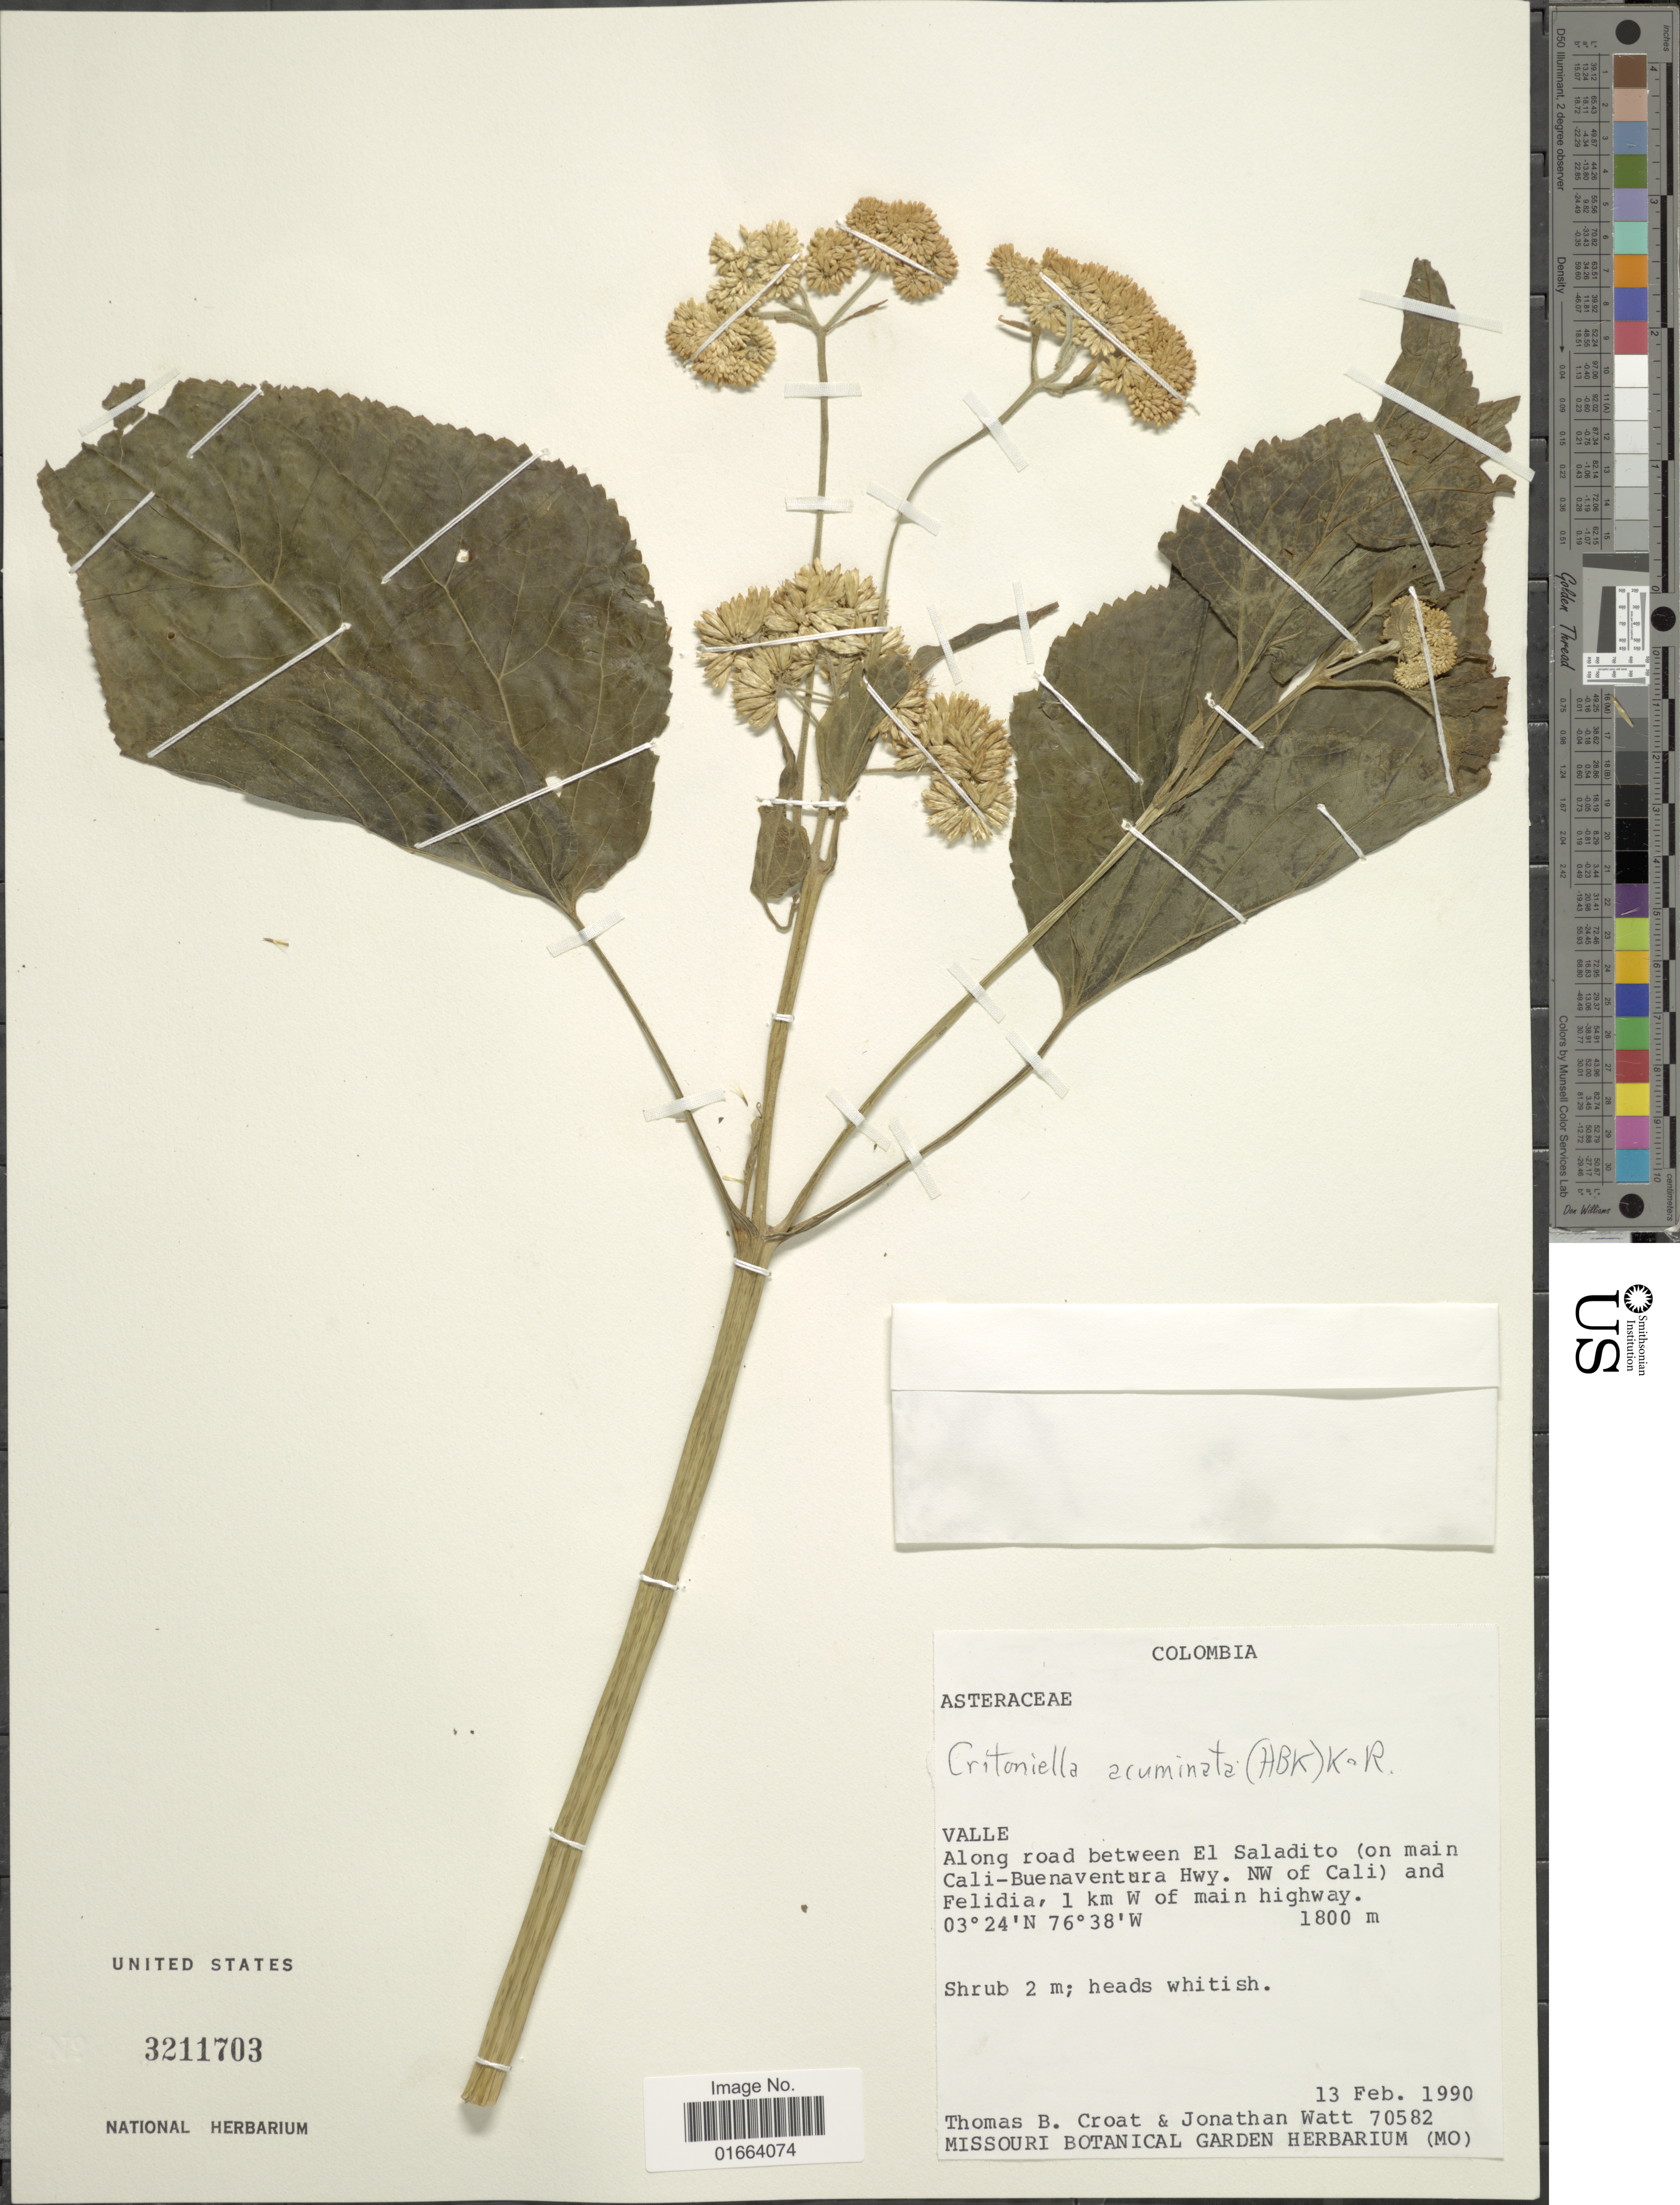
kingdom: Plantae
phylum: Tracheophyta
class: Magnoliopsida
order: Asterales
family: Asteraceae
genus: Critoniella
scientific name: Critoniella acuminata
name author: (Kunth) R.M. King & H. Rob.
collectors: T. B. Croat & J. Watt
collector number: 70582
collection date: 1990-02-13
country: Colombia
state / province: Valle del Cauca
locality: Valle. Along road between El Saladito (on main Cali-Buenaventura Hwy. NW of Cali) and Felidia, 1 km W of main highway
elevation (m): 1800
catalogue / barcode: US 3211703